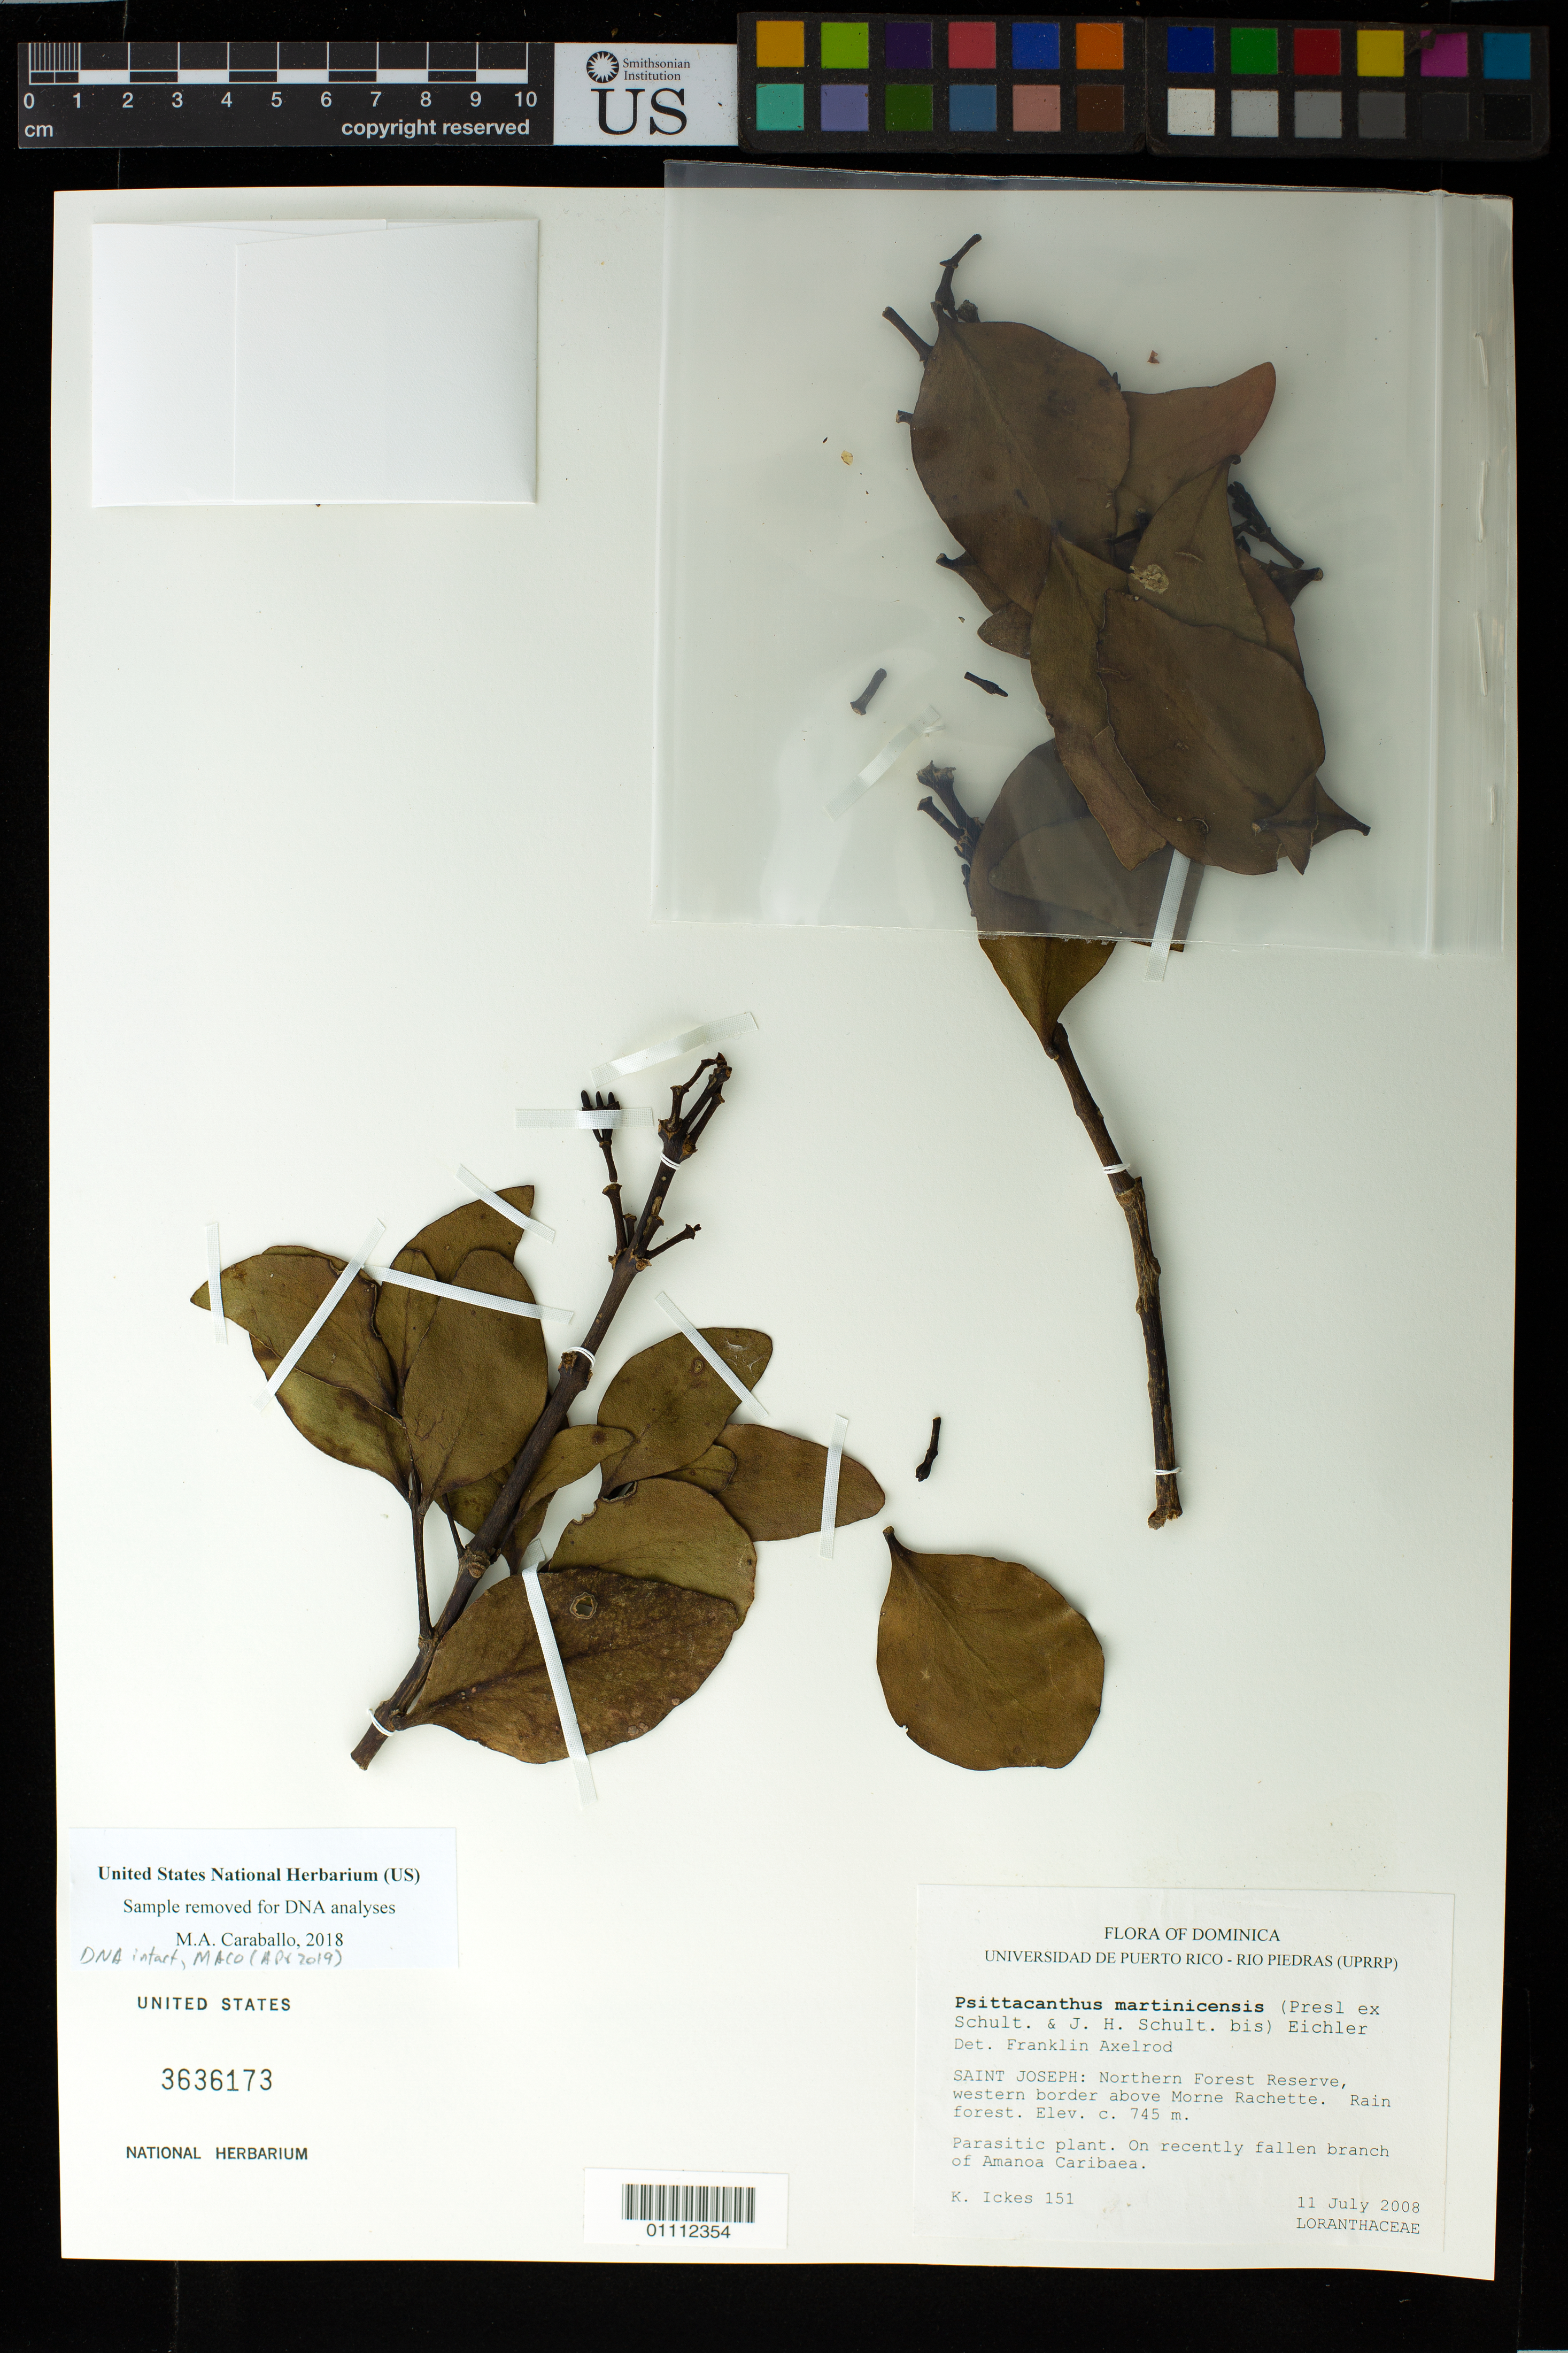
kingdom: Plantae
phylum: Tracheophyta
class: Magnoliopsida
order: Santalales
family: Loranthaceae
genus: Psittacanthus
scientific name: Psittacanthus martinicensis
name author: (C. Presl ex Schult. f.) Eichler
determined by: Axelrod, F. S.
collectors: K. Ickes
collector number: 151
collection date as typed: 11 Jul 2008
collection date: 2008-07-11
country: Dominica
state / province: St. Joseph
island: Dominica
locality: Northern Forest Reserve, western border above Morne Rachette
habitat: Rain forest. On recently fallen branch of Amanoa caribaea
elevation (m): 745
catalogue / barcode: US 3636173